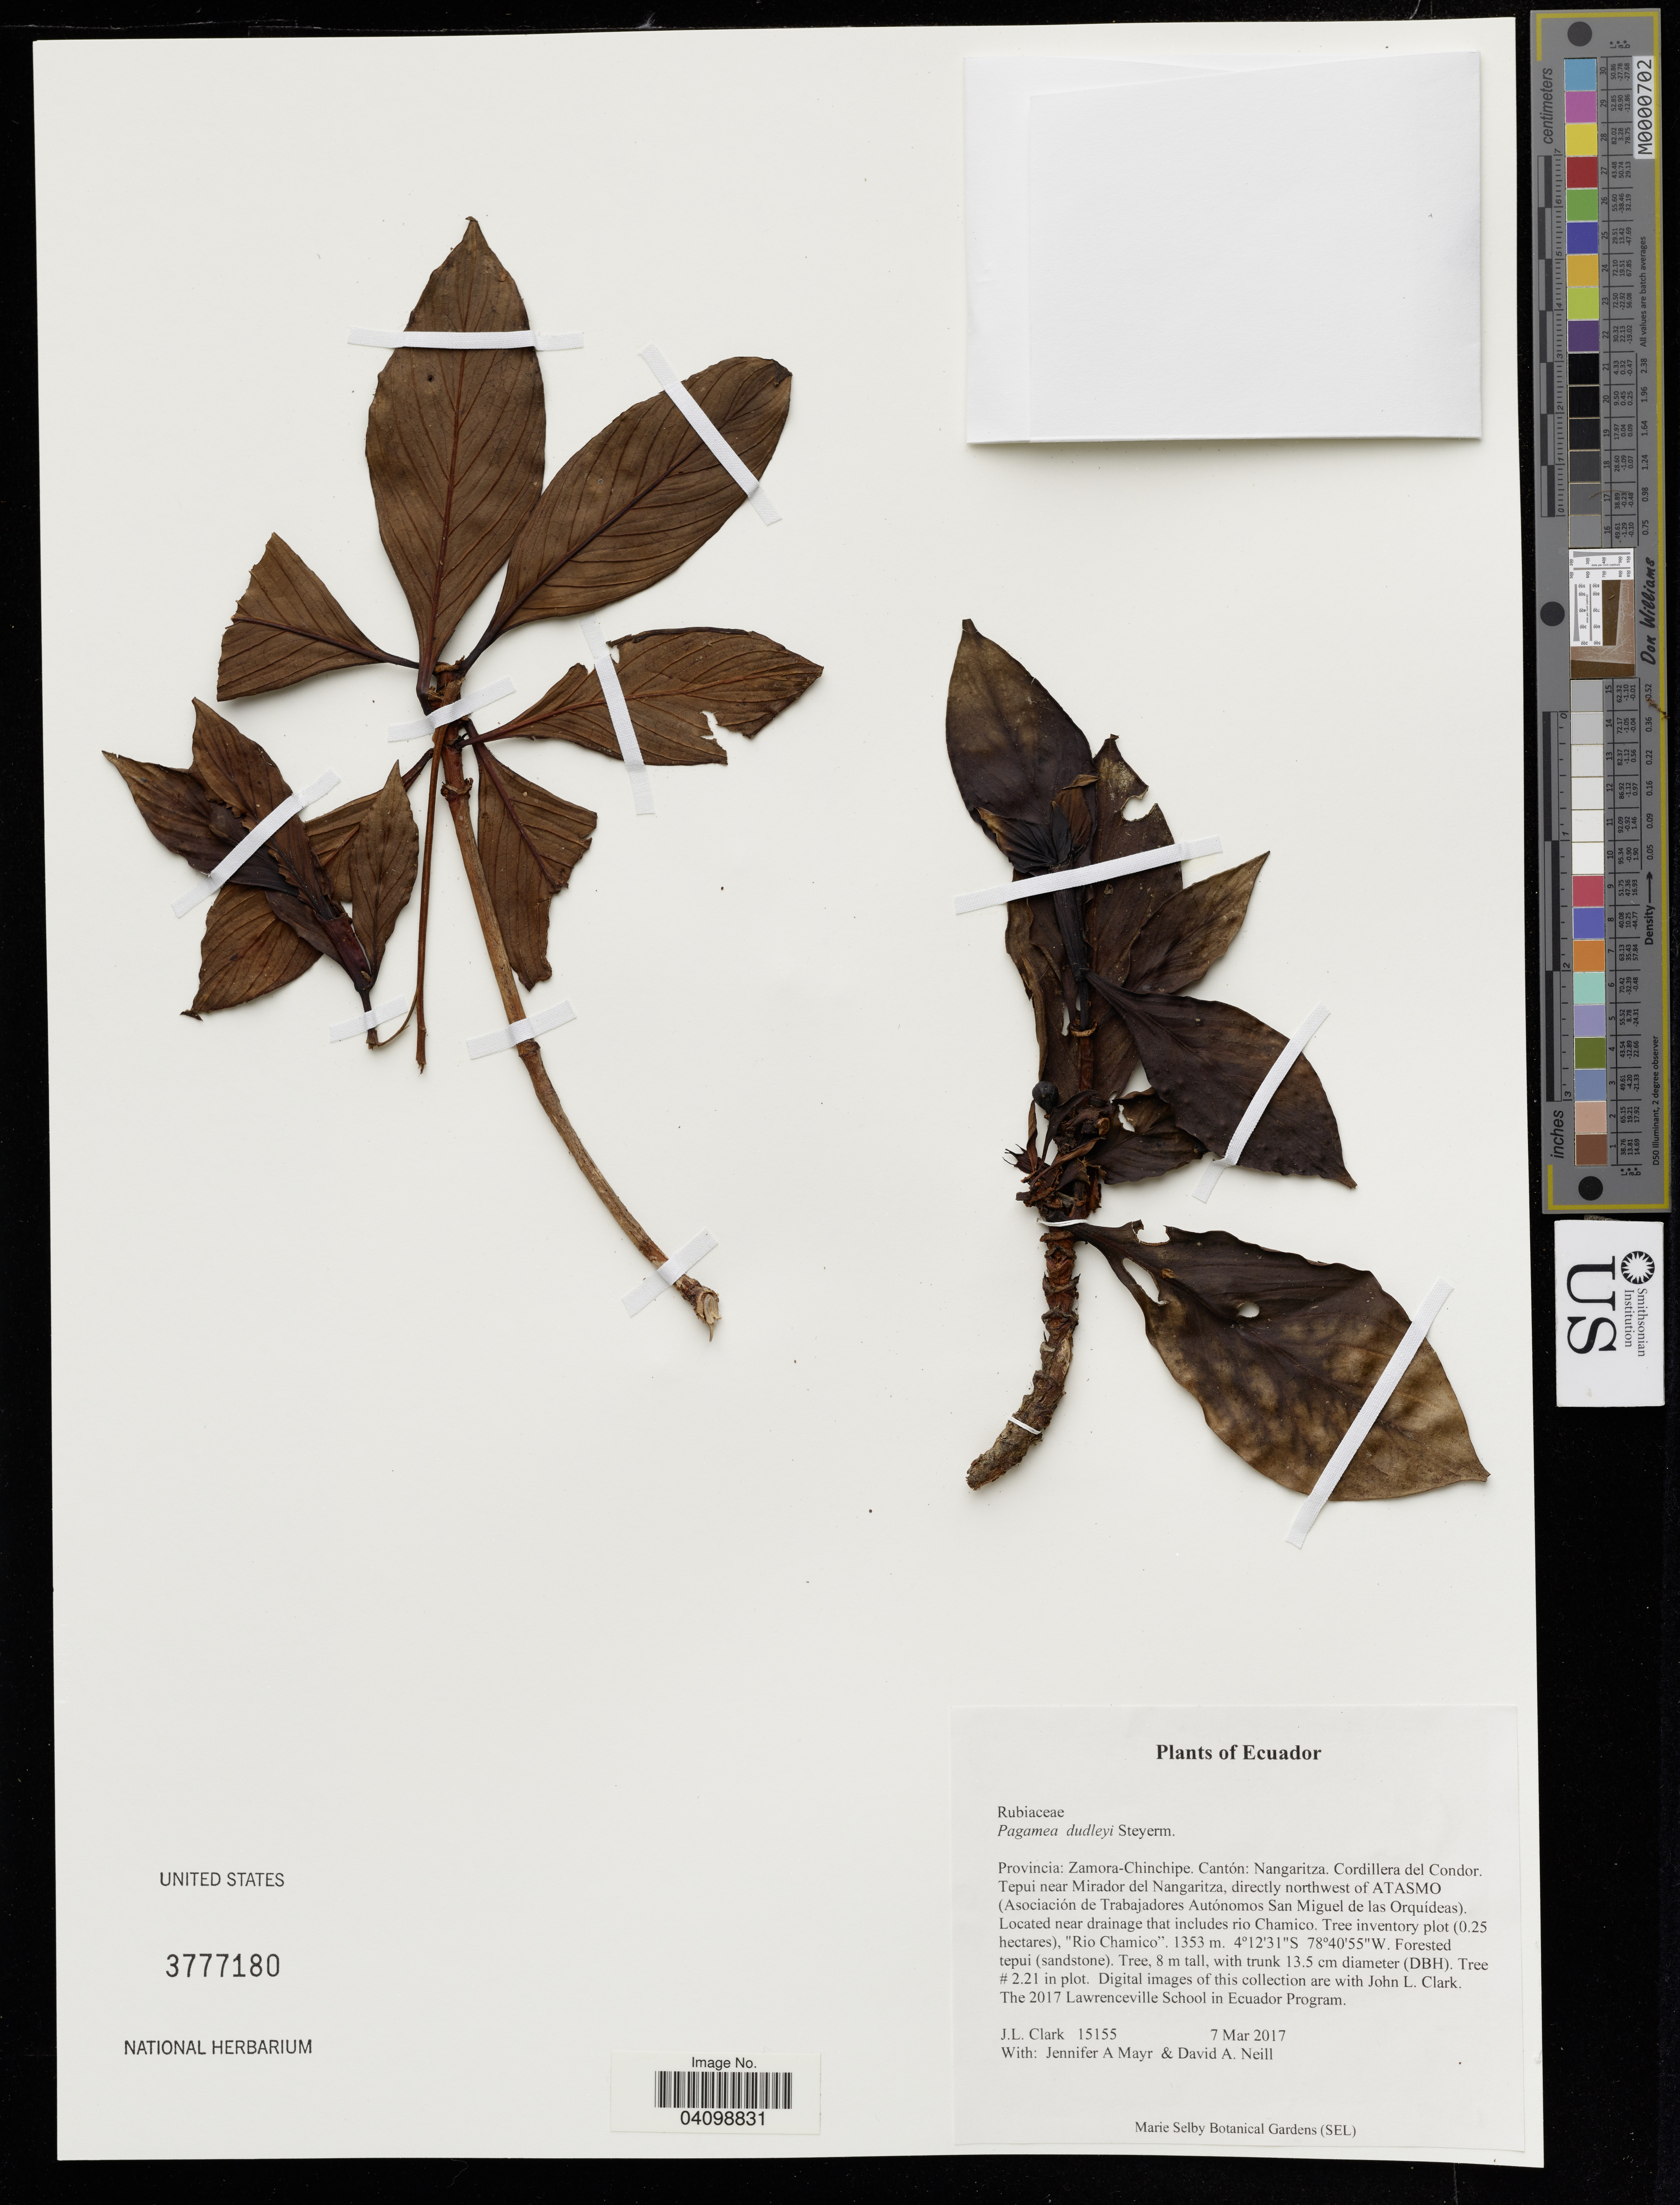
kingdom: Plantae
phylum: Tracheophyta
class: Magnoliopsida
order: Gentianales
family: Rubiaceae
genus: Pagamea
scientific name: Pagamea dudleyi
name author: Steyerm.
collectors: J. Clark, J. Mayr & D. A. Neill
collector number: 15155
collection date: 2017-03-07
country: Ecuador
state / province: Zamora-Chinchipe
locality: Cantón: Nangaritza. Cordillera del Condor. Tepui near Mirador del Nangaritza, directly northwest of ATASMO (Asociación de Trabajadores Autónomos San Miguel de las Orquídeas). Located near drainage that includes rio Chamico. Tree inventory plot (0.25 hecta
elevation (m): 1353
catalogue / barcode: US 3777180